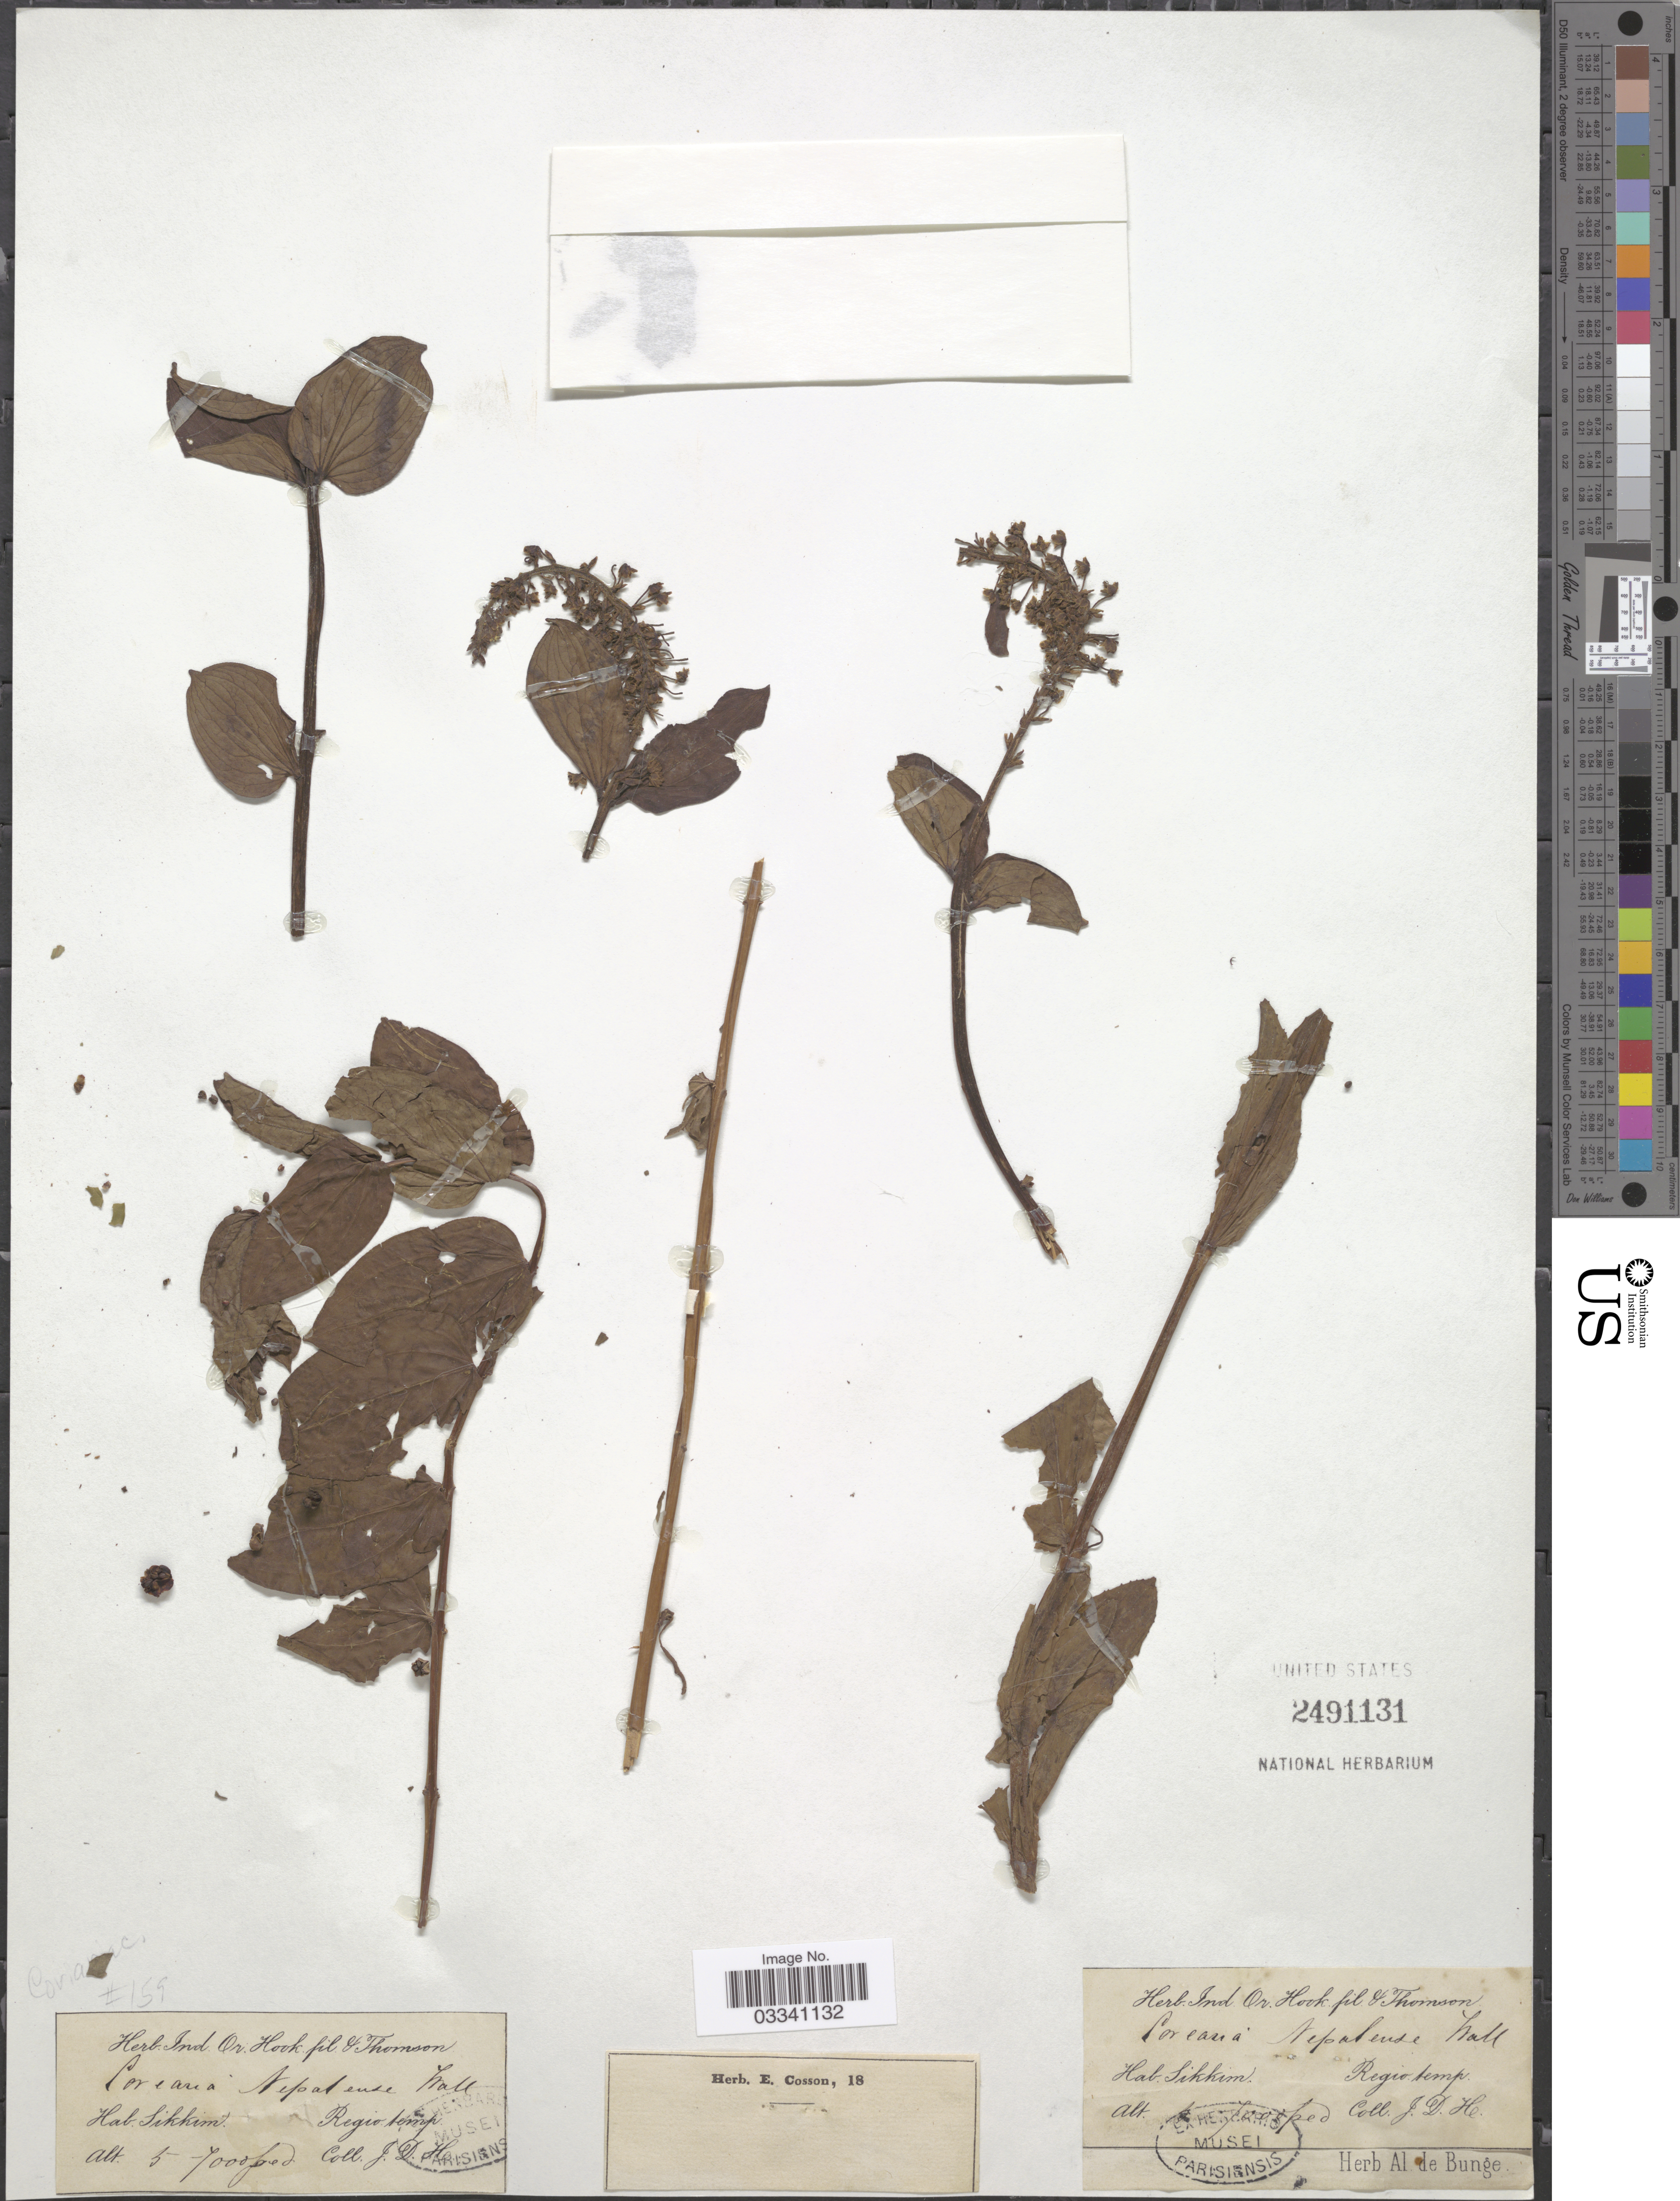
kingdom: Plantae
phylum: Tracheophyta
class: Magnoliopsida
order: Cucurbitales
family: Coriariaceae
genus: Coriaria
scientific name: Coriaria nepalensis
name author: Wall.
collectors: J. D. Hooker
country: India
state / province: Sikkim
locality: Regio temp.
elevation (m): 1524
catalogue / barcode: US 2491131